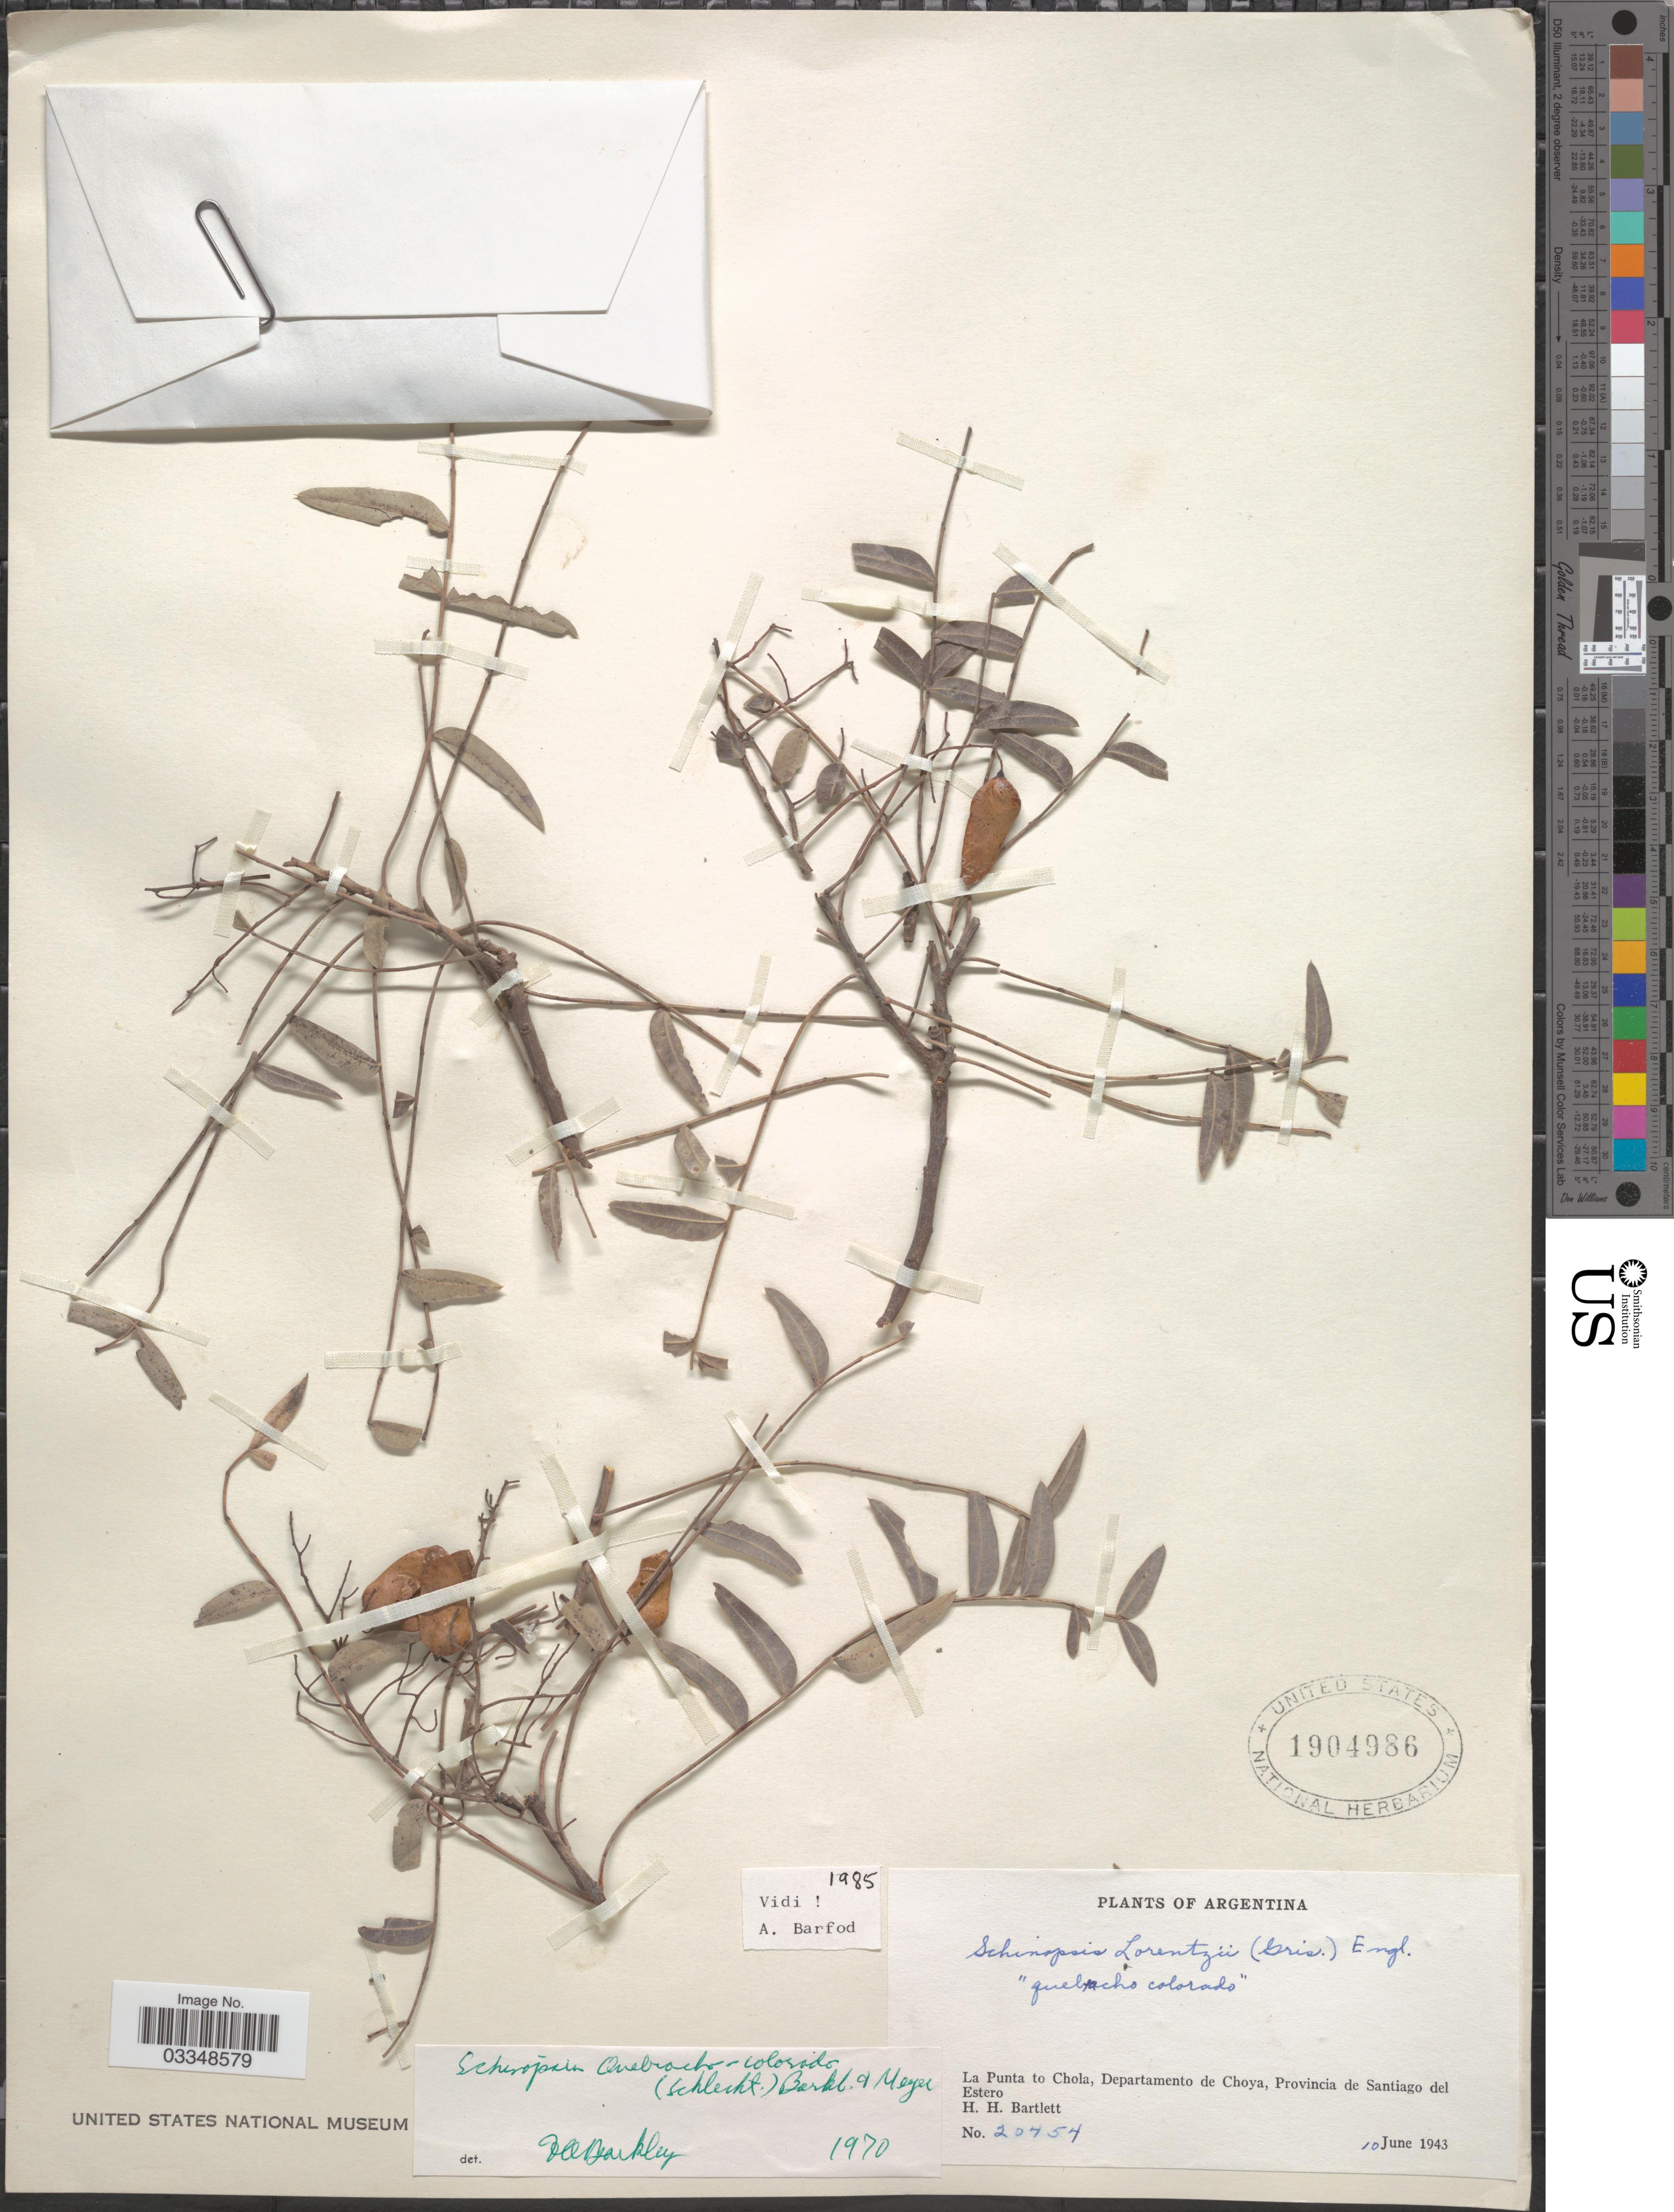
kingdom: Plantae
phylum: Tracheophyta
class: Magnoliopsida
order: Sapindales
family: Anacardiaceae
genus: Schinopsis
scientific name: Schinopsis quebracho-colorado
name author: F.A. Barkley & T. Mey.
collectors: H. H. Bartlett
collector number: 20454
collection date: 1943-06-10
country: Argentina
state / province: Santiago del Estero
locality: La Punta to Chola, Departamento de Choya.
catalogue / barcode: US 1904986